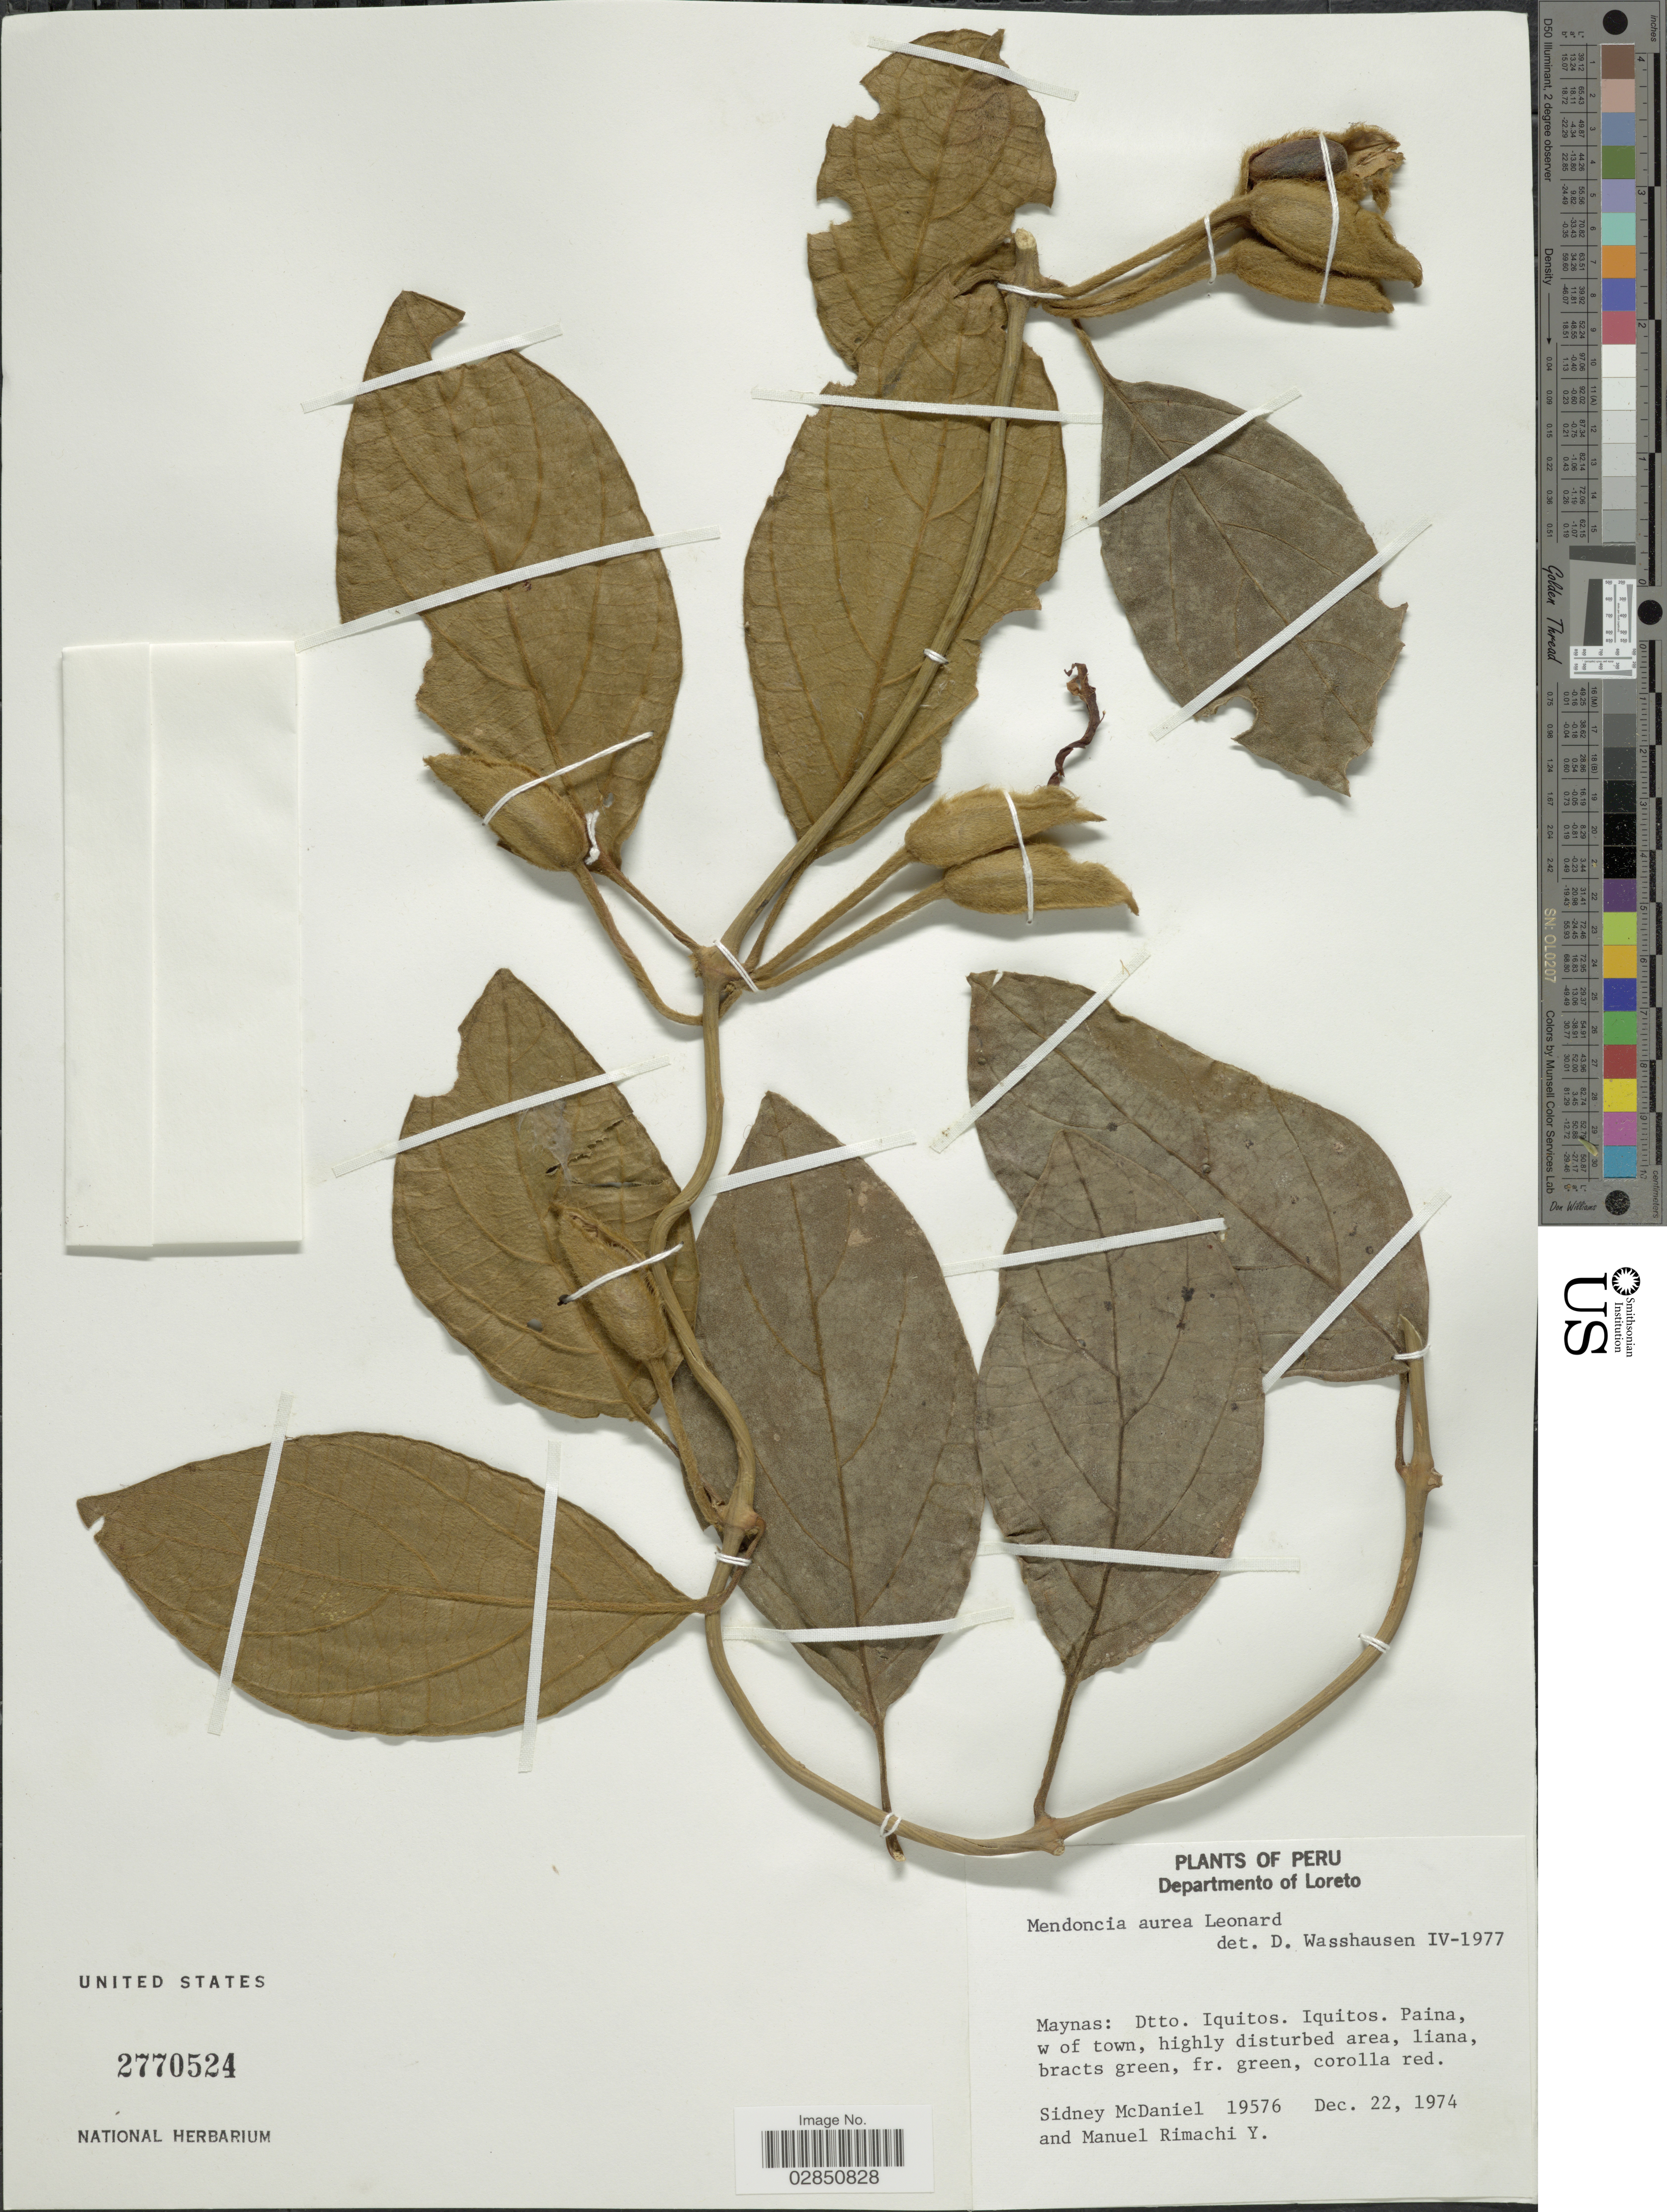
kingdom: Plantae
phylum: Tracheophyta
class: Magnoliopsida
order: Lamiales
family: Acanthaceae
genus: Mendoncia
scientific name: Mendoncia aurea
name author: Leonard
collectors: S. McDaniel & M. Rimachi Y.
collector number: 19576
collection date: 1974-12-22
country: Peru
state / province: Loreto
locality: Departamento of Loreto. Maynas: Dtto. Iquitos. Iquitos. Paina, w of town.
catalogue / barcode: US 2770524